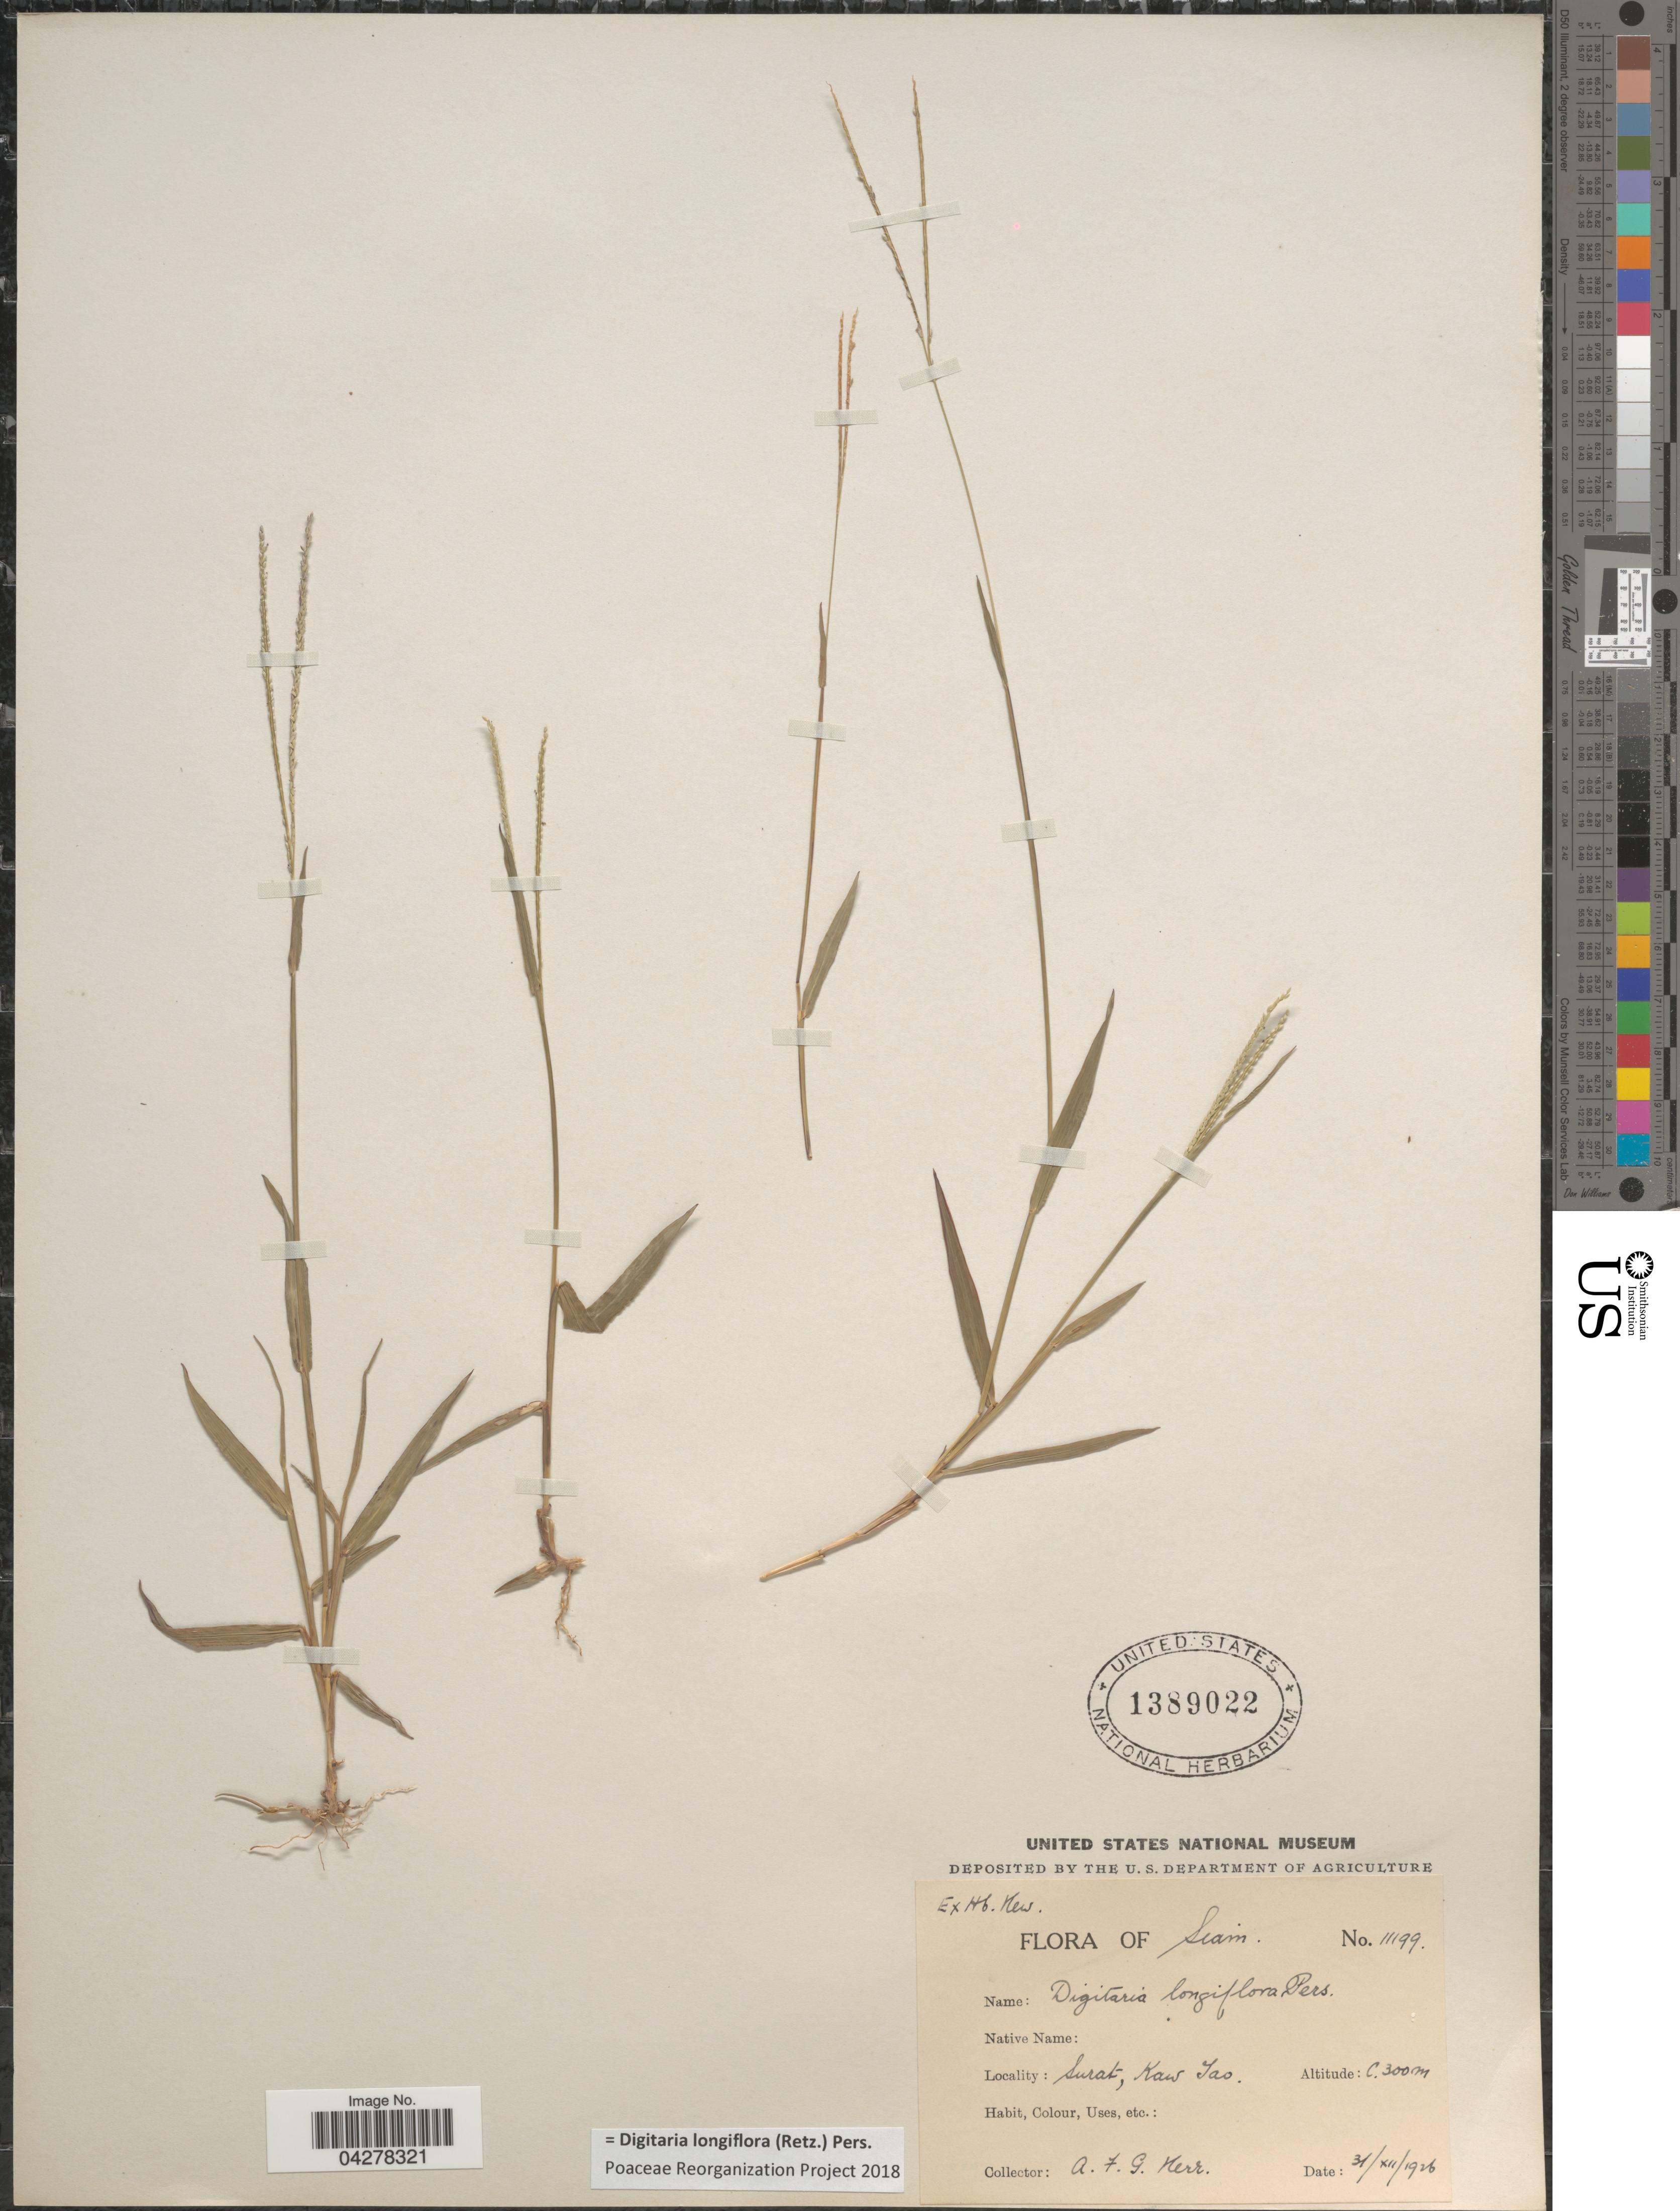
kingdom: Plantae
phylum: Tracheophyta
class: Liliopsida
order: Poales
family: Poaceae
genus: Digitaria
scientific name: Digitaria longiflora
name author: (Retz.) Pers.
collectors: A. F. G. Kerr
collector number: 11199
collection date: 1926-12-31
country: Thailand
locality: Siam. Surat, Kaw Tao.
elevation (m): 300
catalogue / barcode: US 1389022